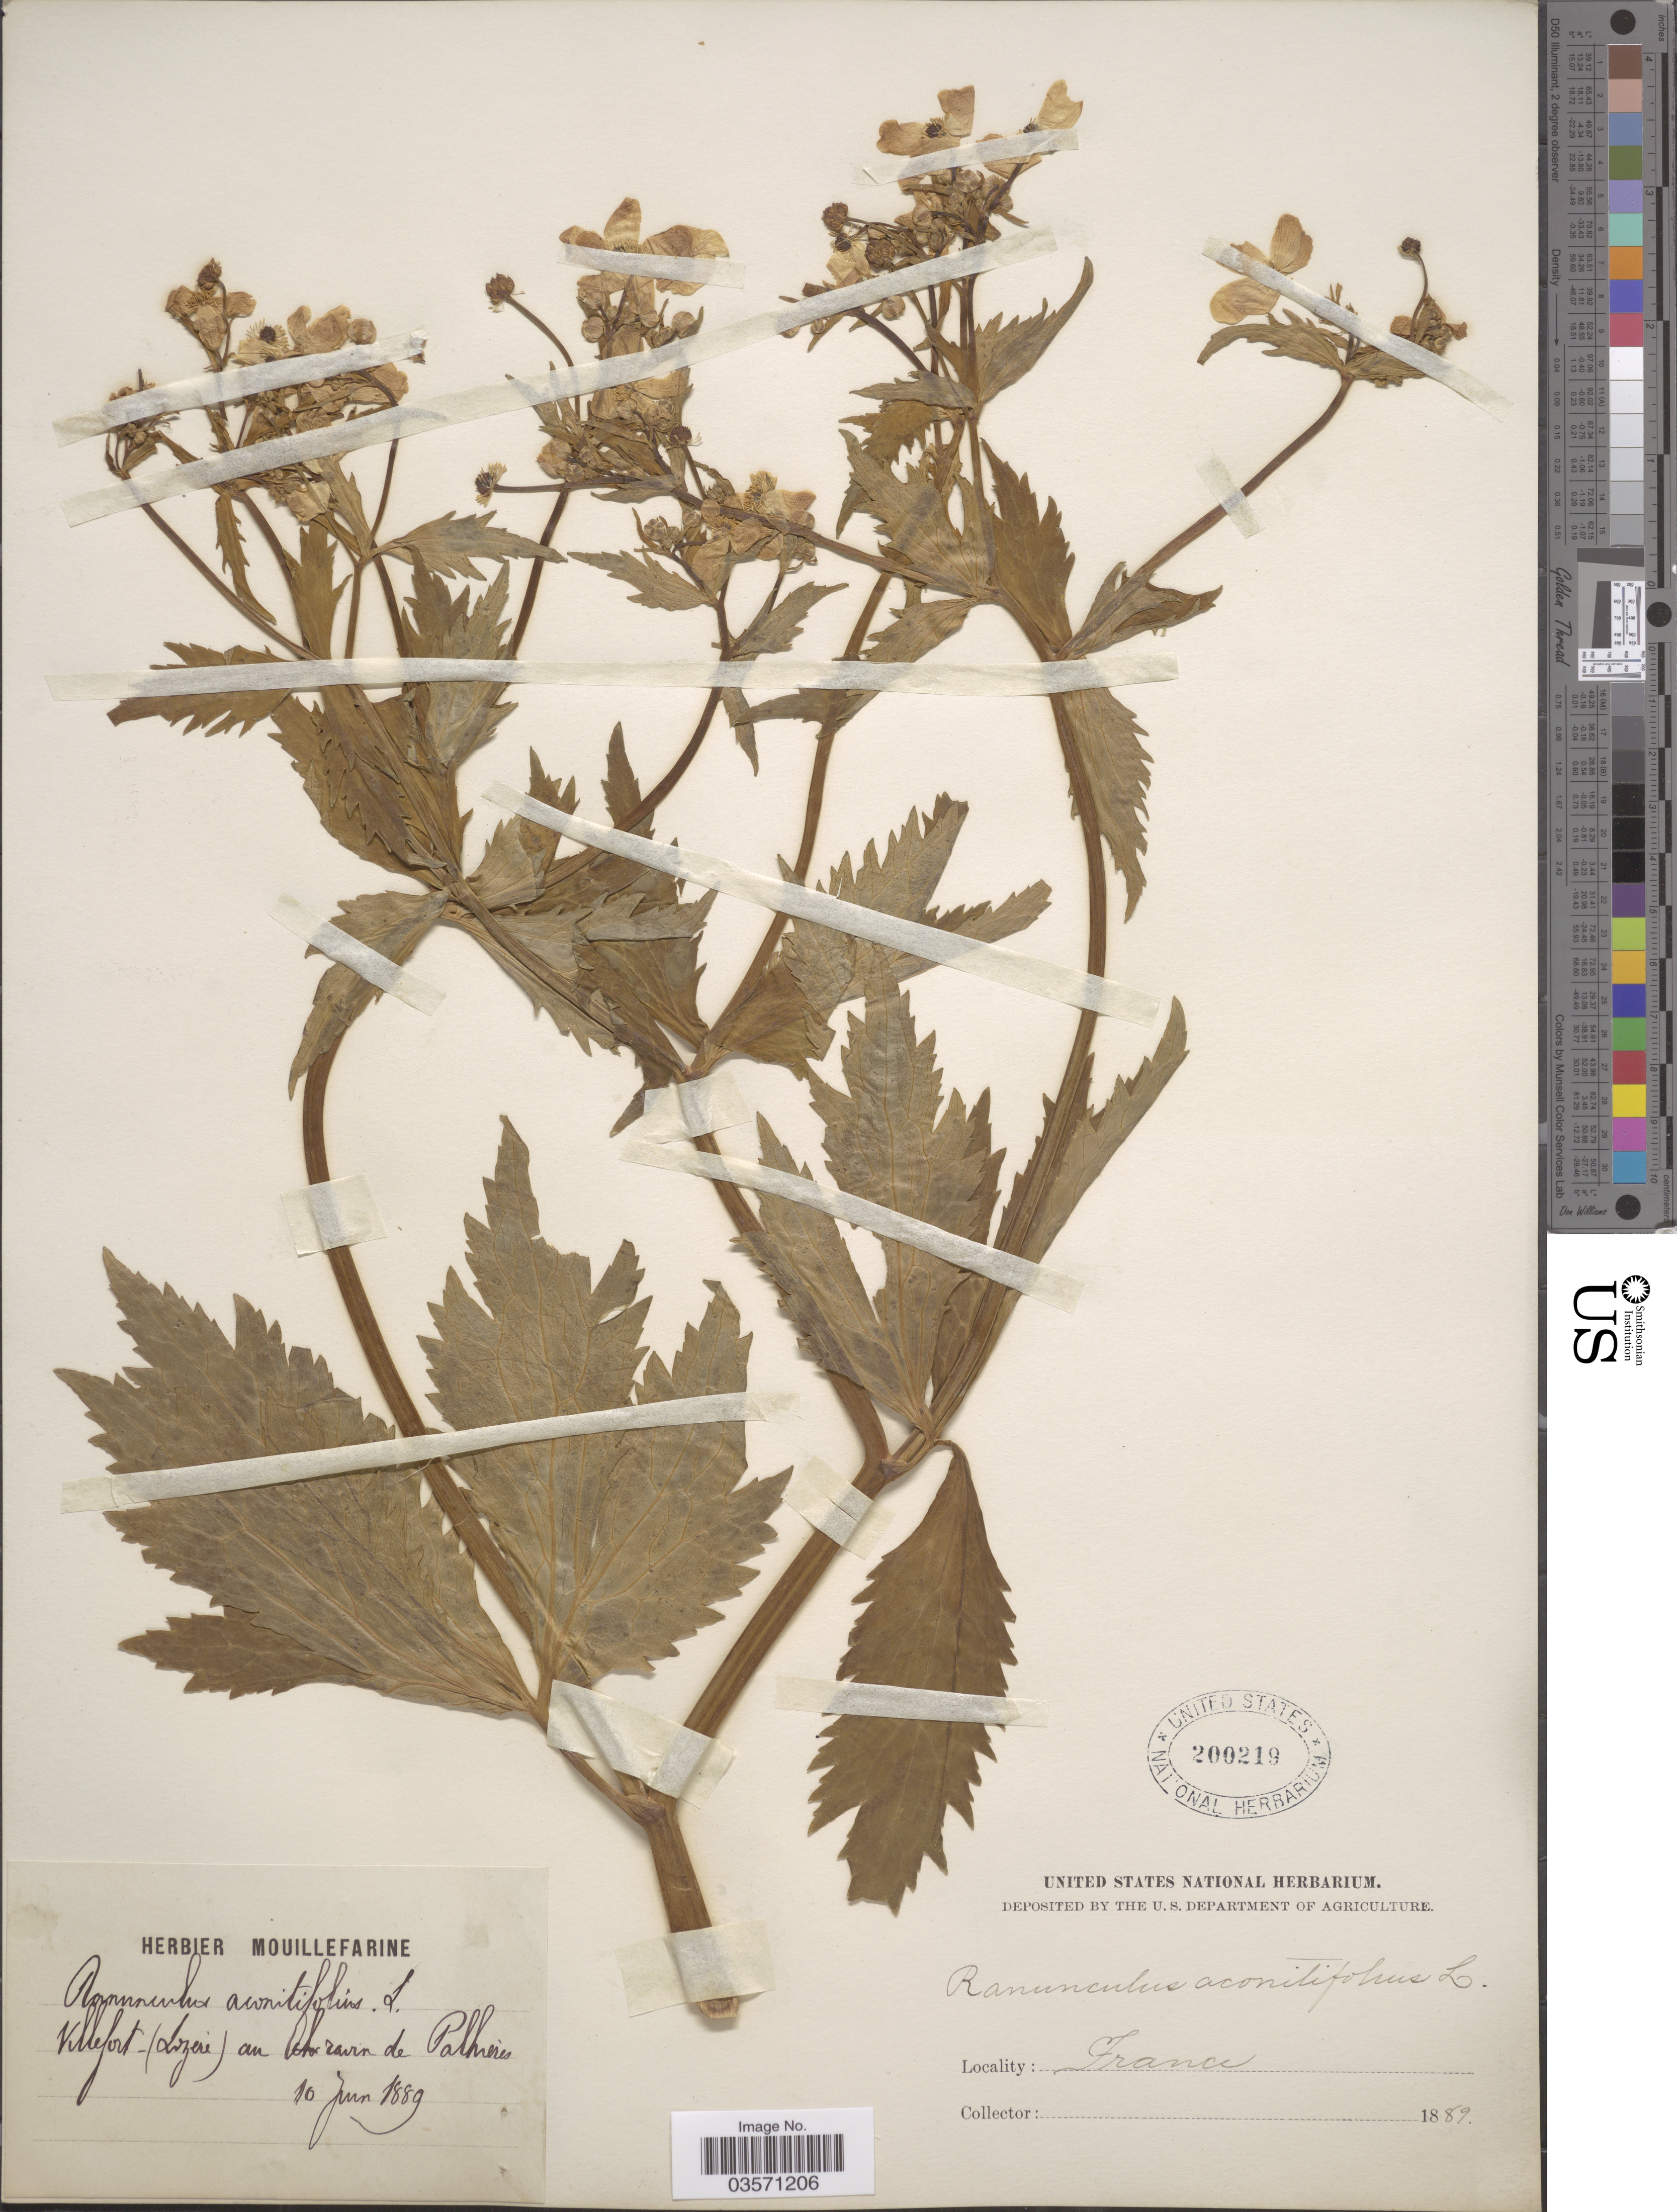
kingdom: Plantae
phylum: Tracheophyta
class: Magnoliopsida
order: Ranunculales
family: Ranunculaceae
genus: Ranunculus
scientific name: Ranunculus aconitifolius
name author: L.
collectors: ex herb. Mouillefarine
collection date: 1889-06-10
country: France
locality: Villefort. (Lozere) an ravin de Palhieres.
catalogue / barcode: US 200219